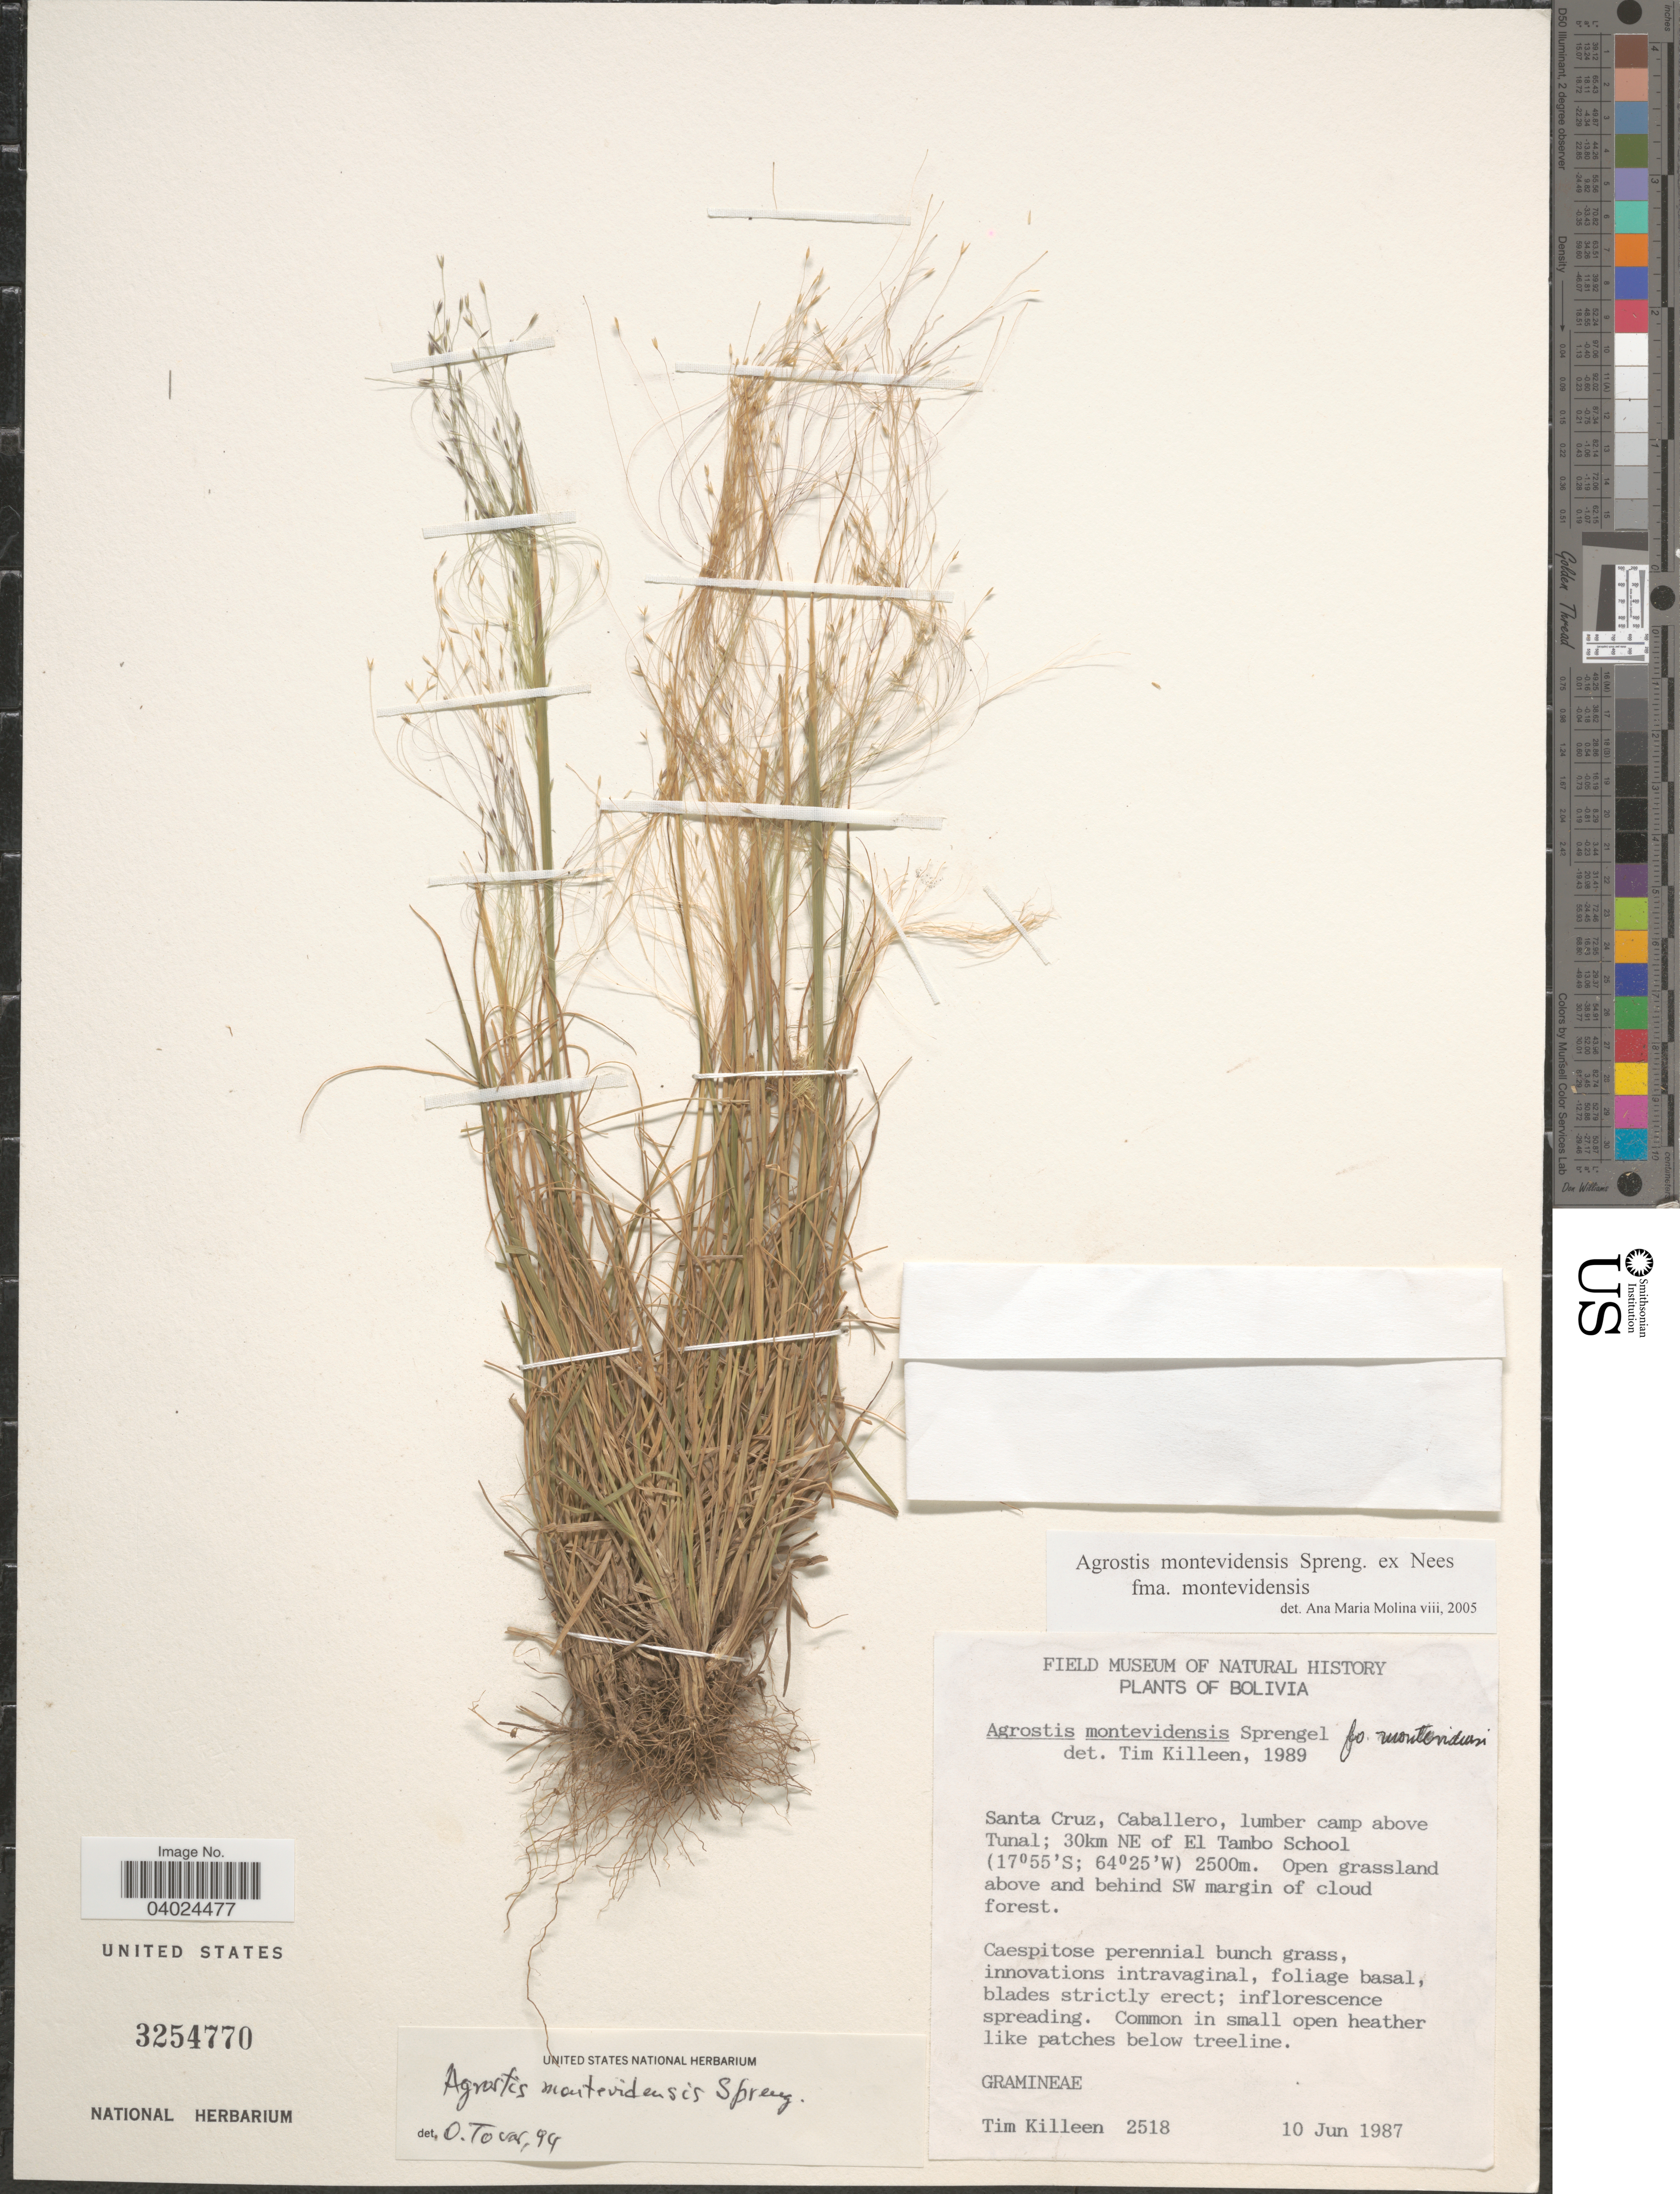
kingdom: Plantae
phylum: Tracheophyta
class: Liliopsida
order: Poales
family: Poaceae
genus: Agrostis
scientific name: Agrostis montevidensis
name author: A. Spreng. ex Nees in Mart.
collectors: T. J. Killeen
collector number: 2518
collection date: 1987-06-10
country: Bolivia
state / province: Santa Cruz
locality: Caballero, lumber camp above Tunal; 30km NE of El Tambo School. Open grassland above and behind SW margin of cloud forest.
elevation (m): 2500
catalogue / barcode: US 3254770